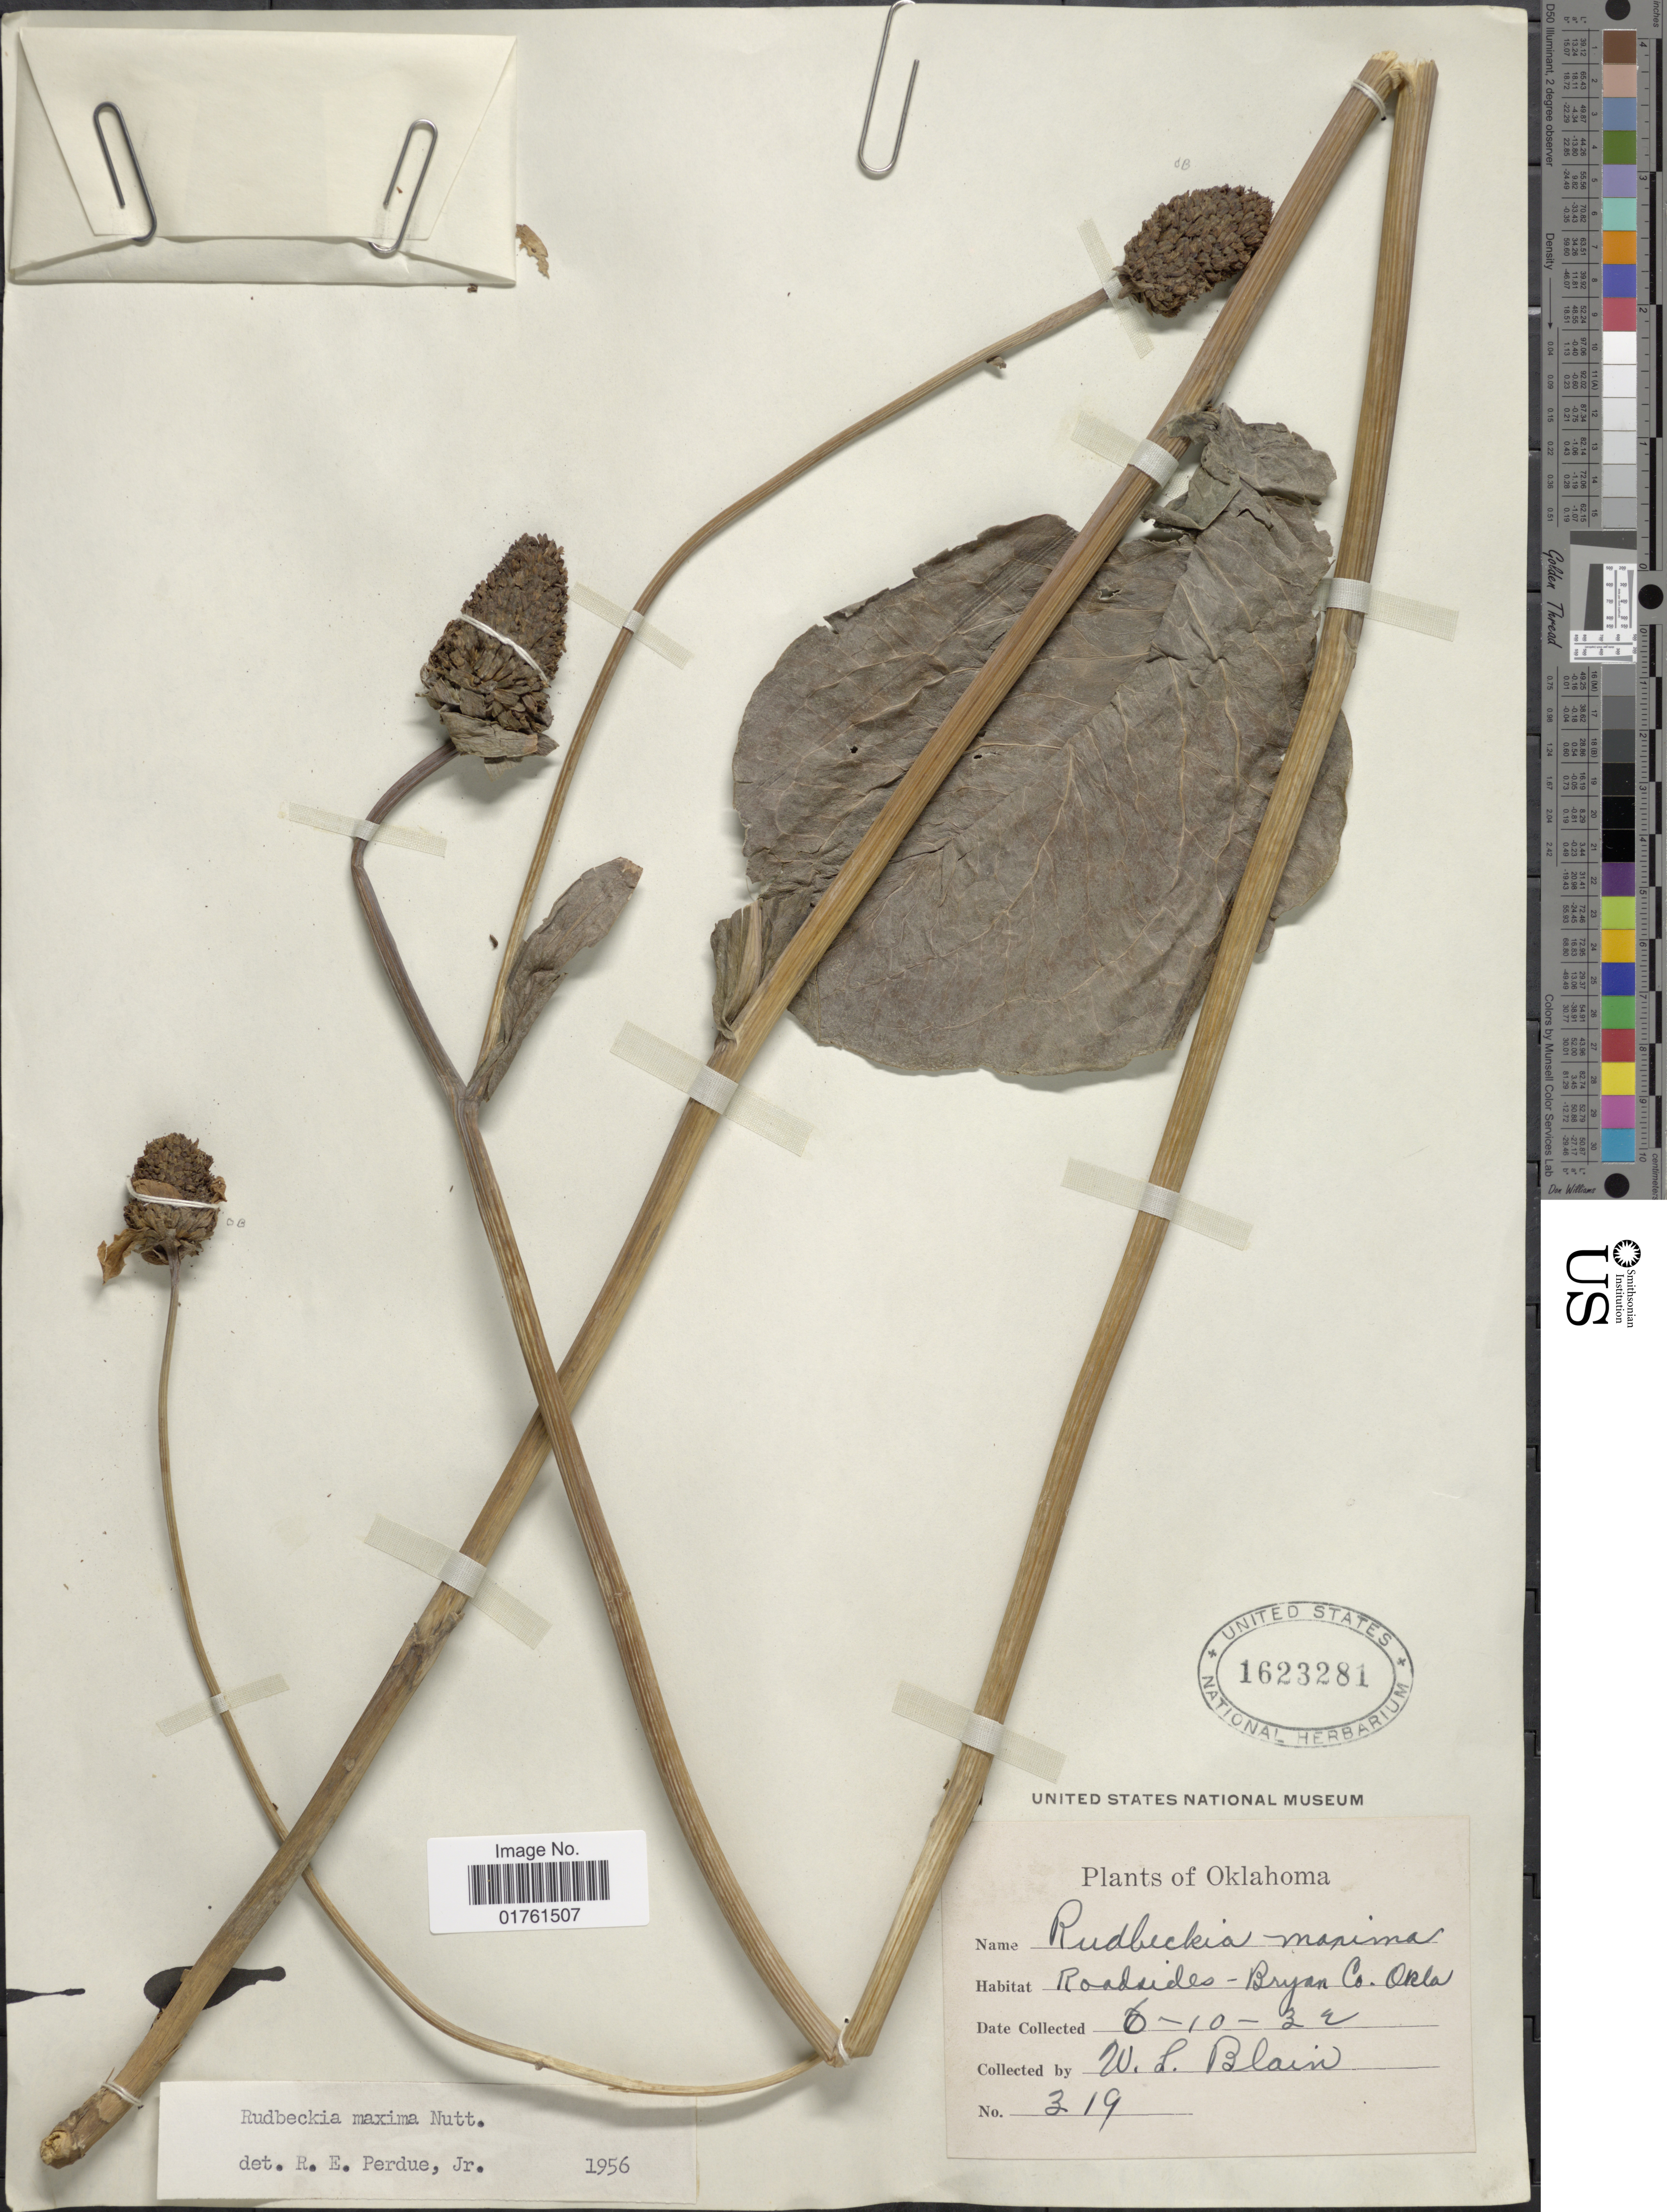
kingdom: Plantae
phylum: Tracheophyta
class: Magnoliopsida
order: Asterales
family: Asteraceae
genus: Rudbeckia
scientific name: Rudbeckia maxima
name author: Nutt.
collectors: W. Blain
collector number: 319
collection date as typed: Transcribed d/m/y: 10/6/39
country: United States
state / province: Oklahoma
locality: Roadside-Bryan Co. Okla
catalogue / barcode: US 1623281